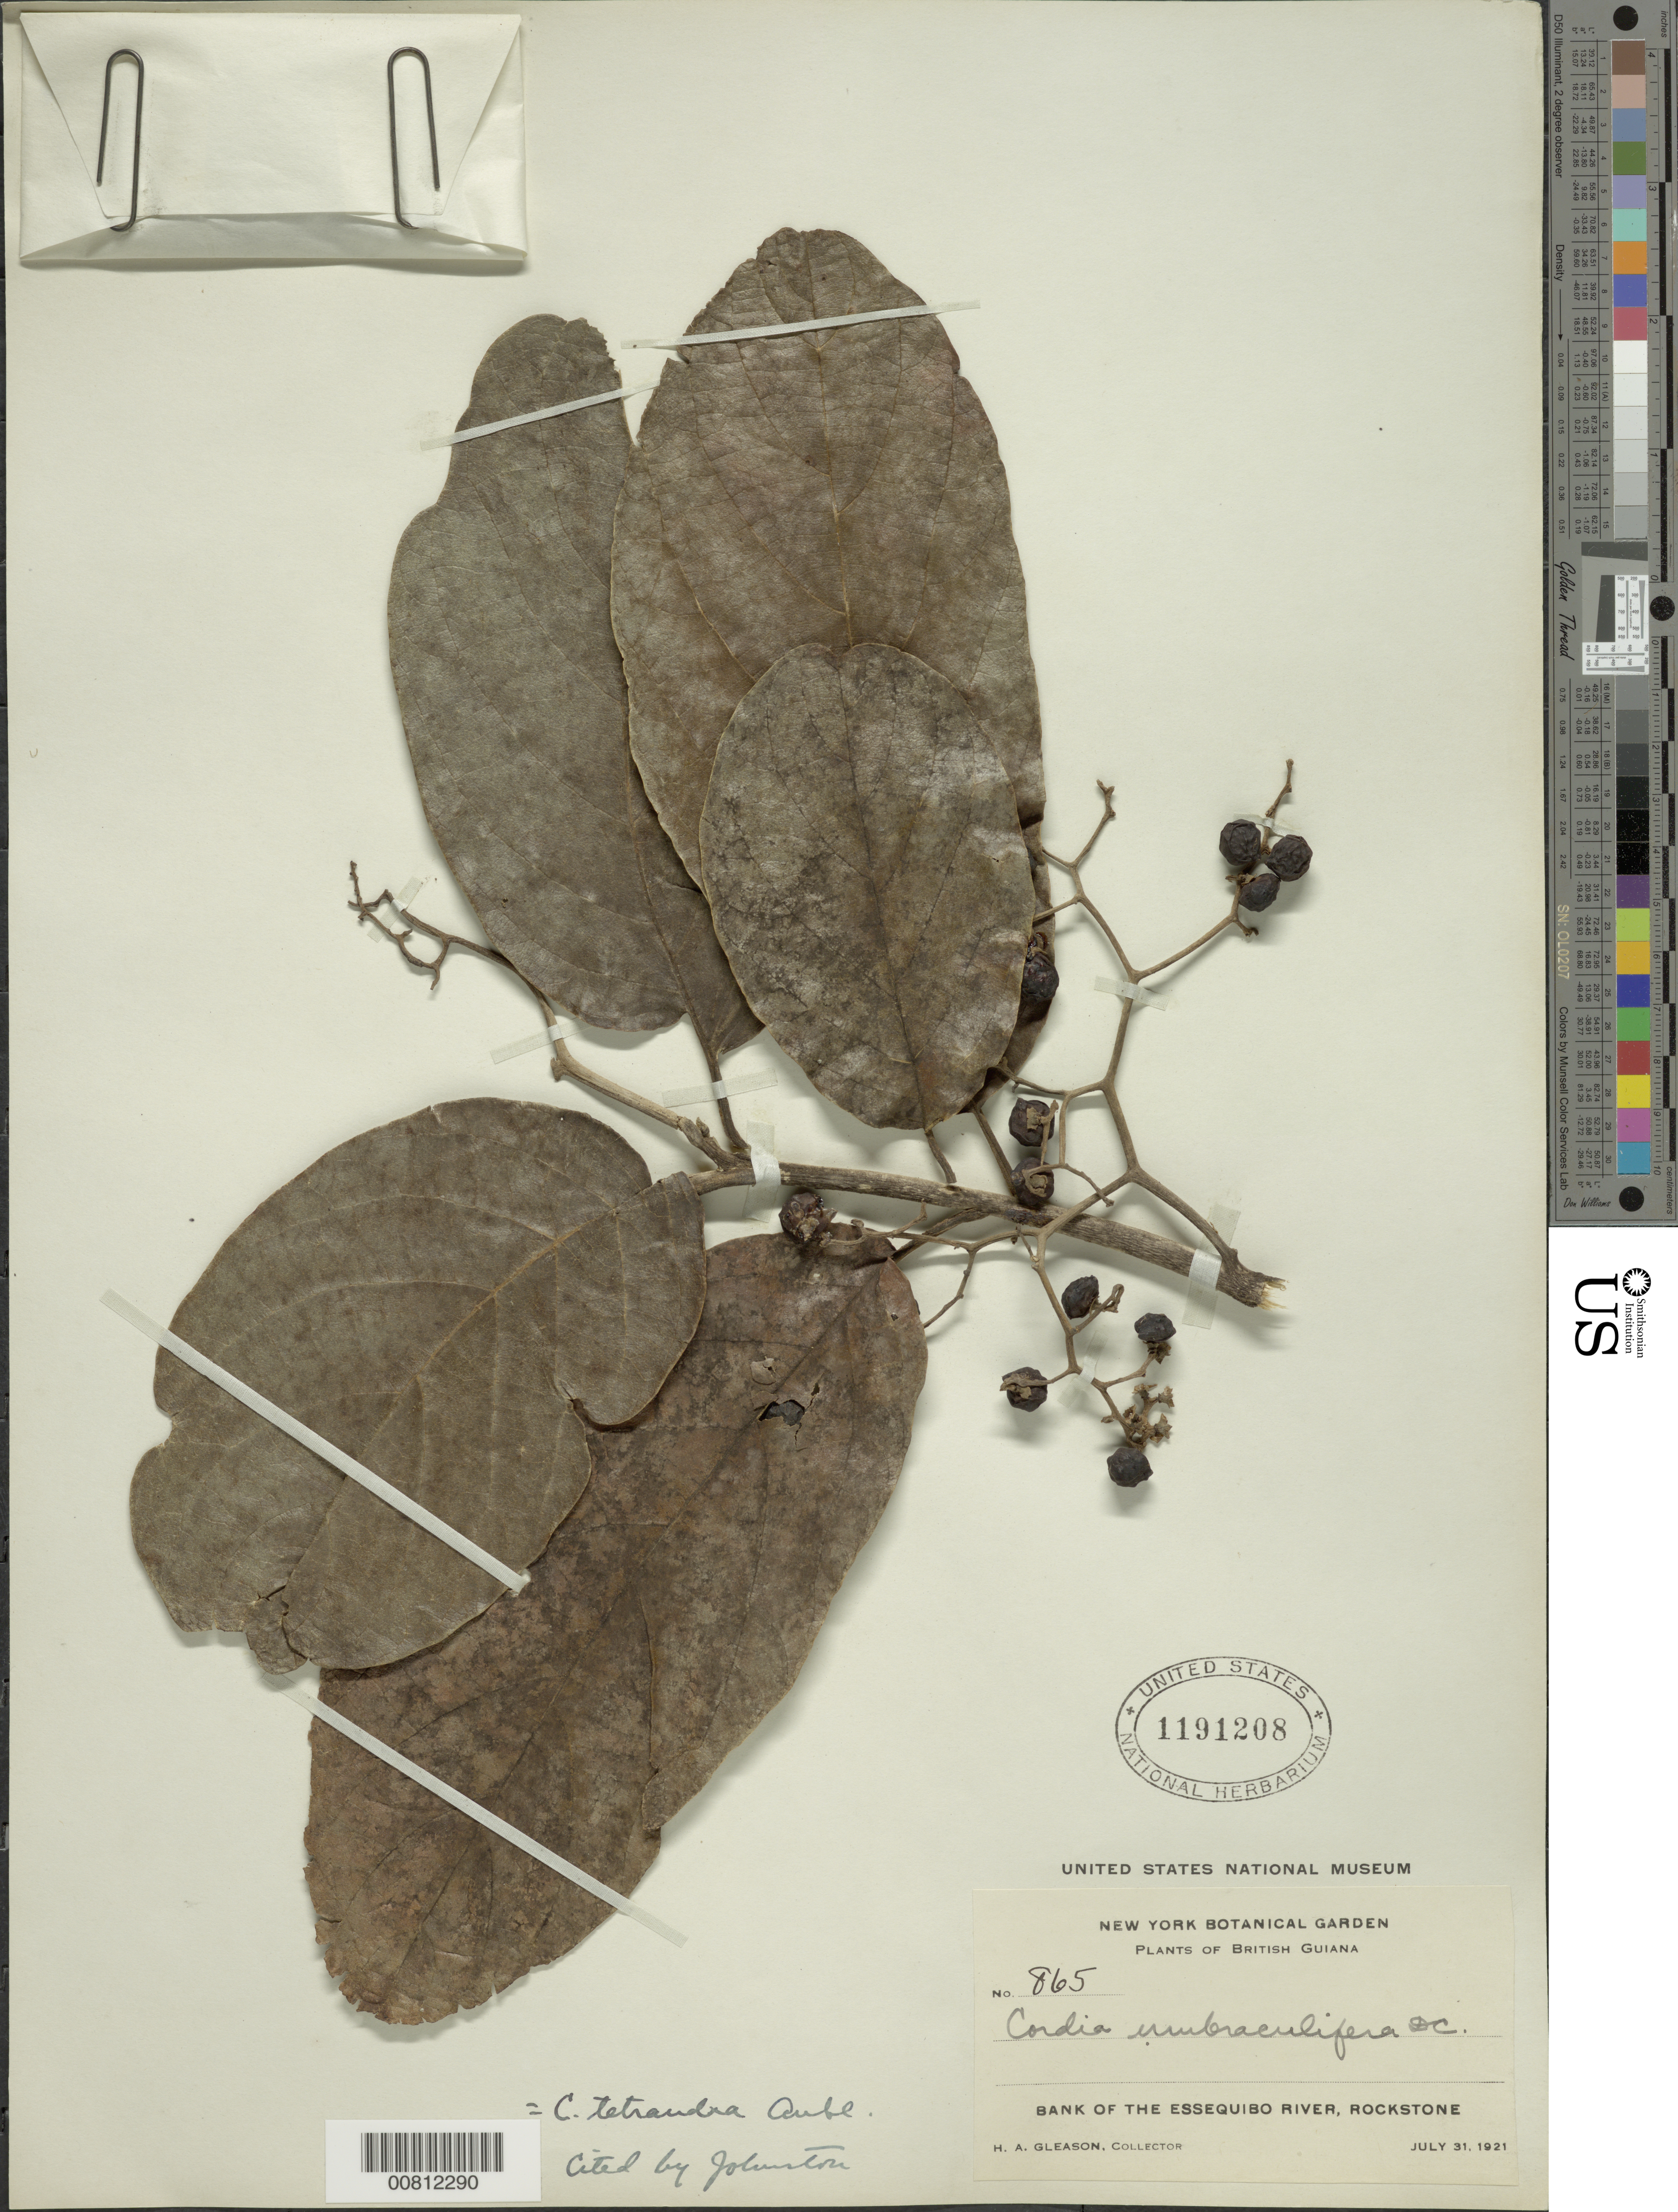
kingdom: Plantae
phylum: Tracheophyta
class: Magnoliopsida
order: Boraginales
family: Cordiaceae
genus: Cordia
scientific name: Cordia tetrandra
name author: Aubl.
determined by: Johnston, --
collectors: H. A. Gleason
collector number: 865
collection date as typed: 31-Jul-21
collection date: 1921-07-31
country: Guyana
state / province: U. Demerara-Berbice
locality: Rockstone, on the Essequibo River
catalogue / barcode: US 1191208